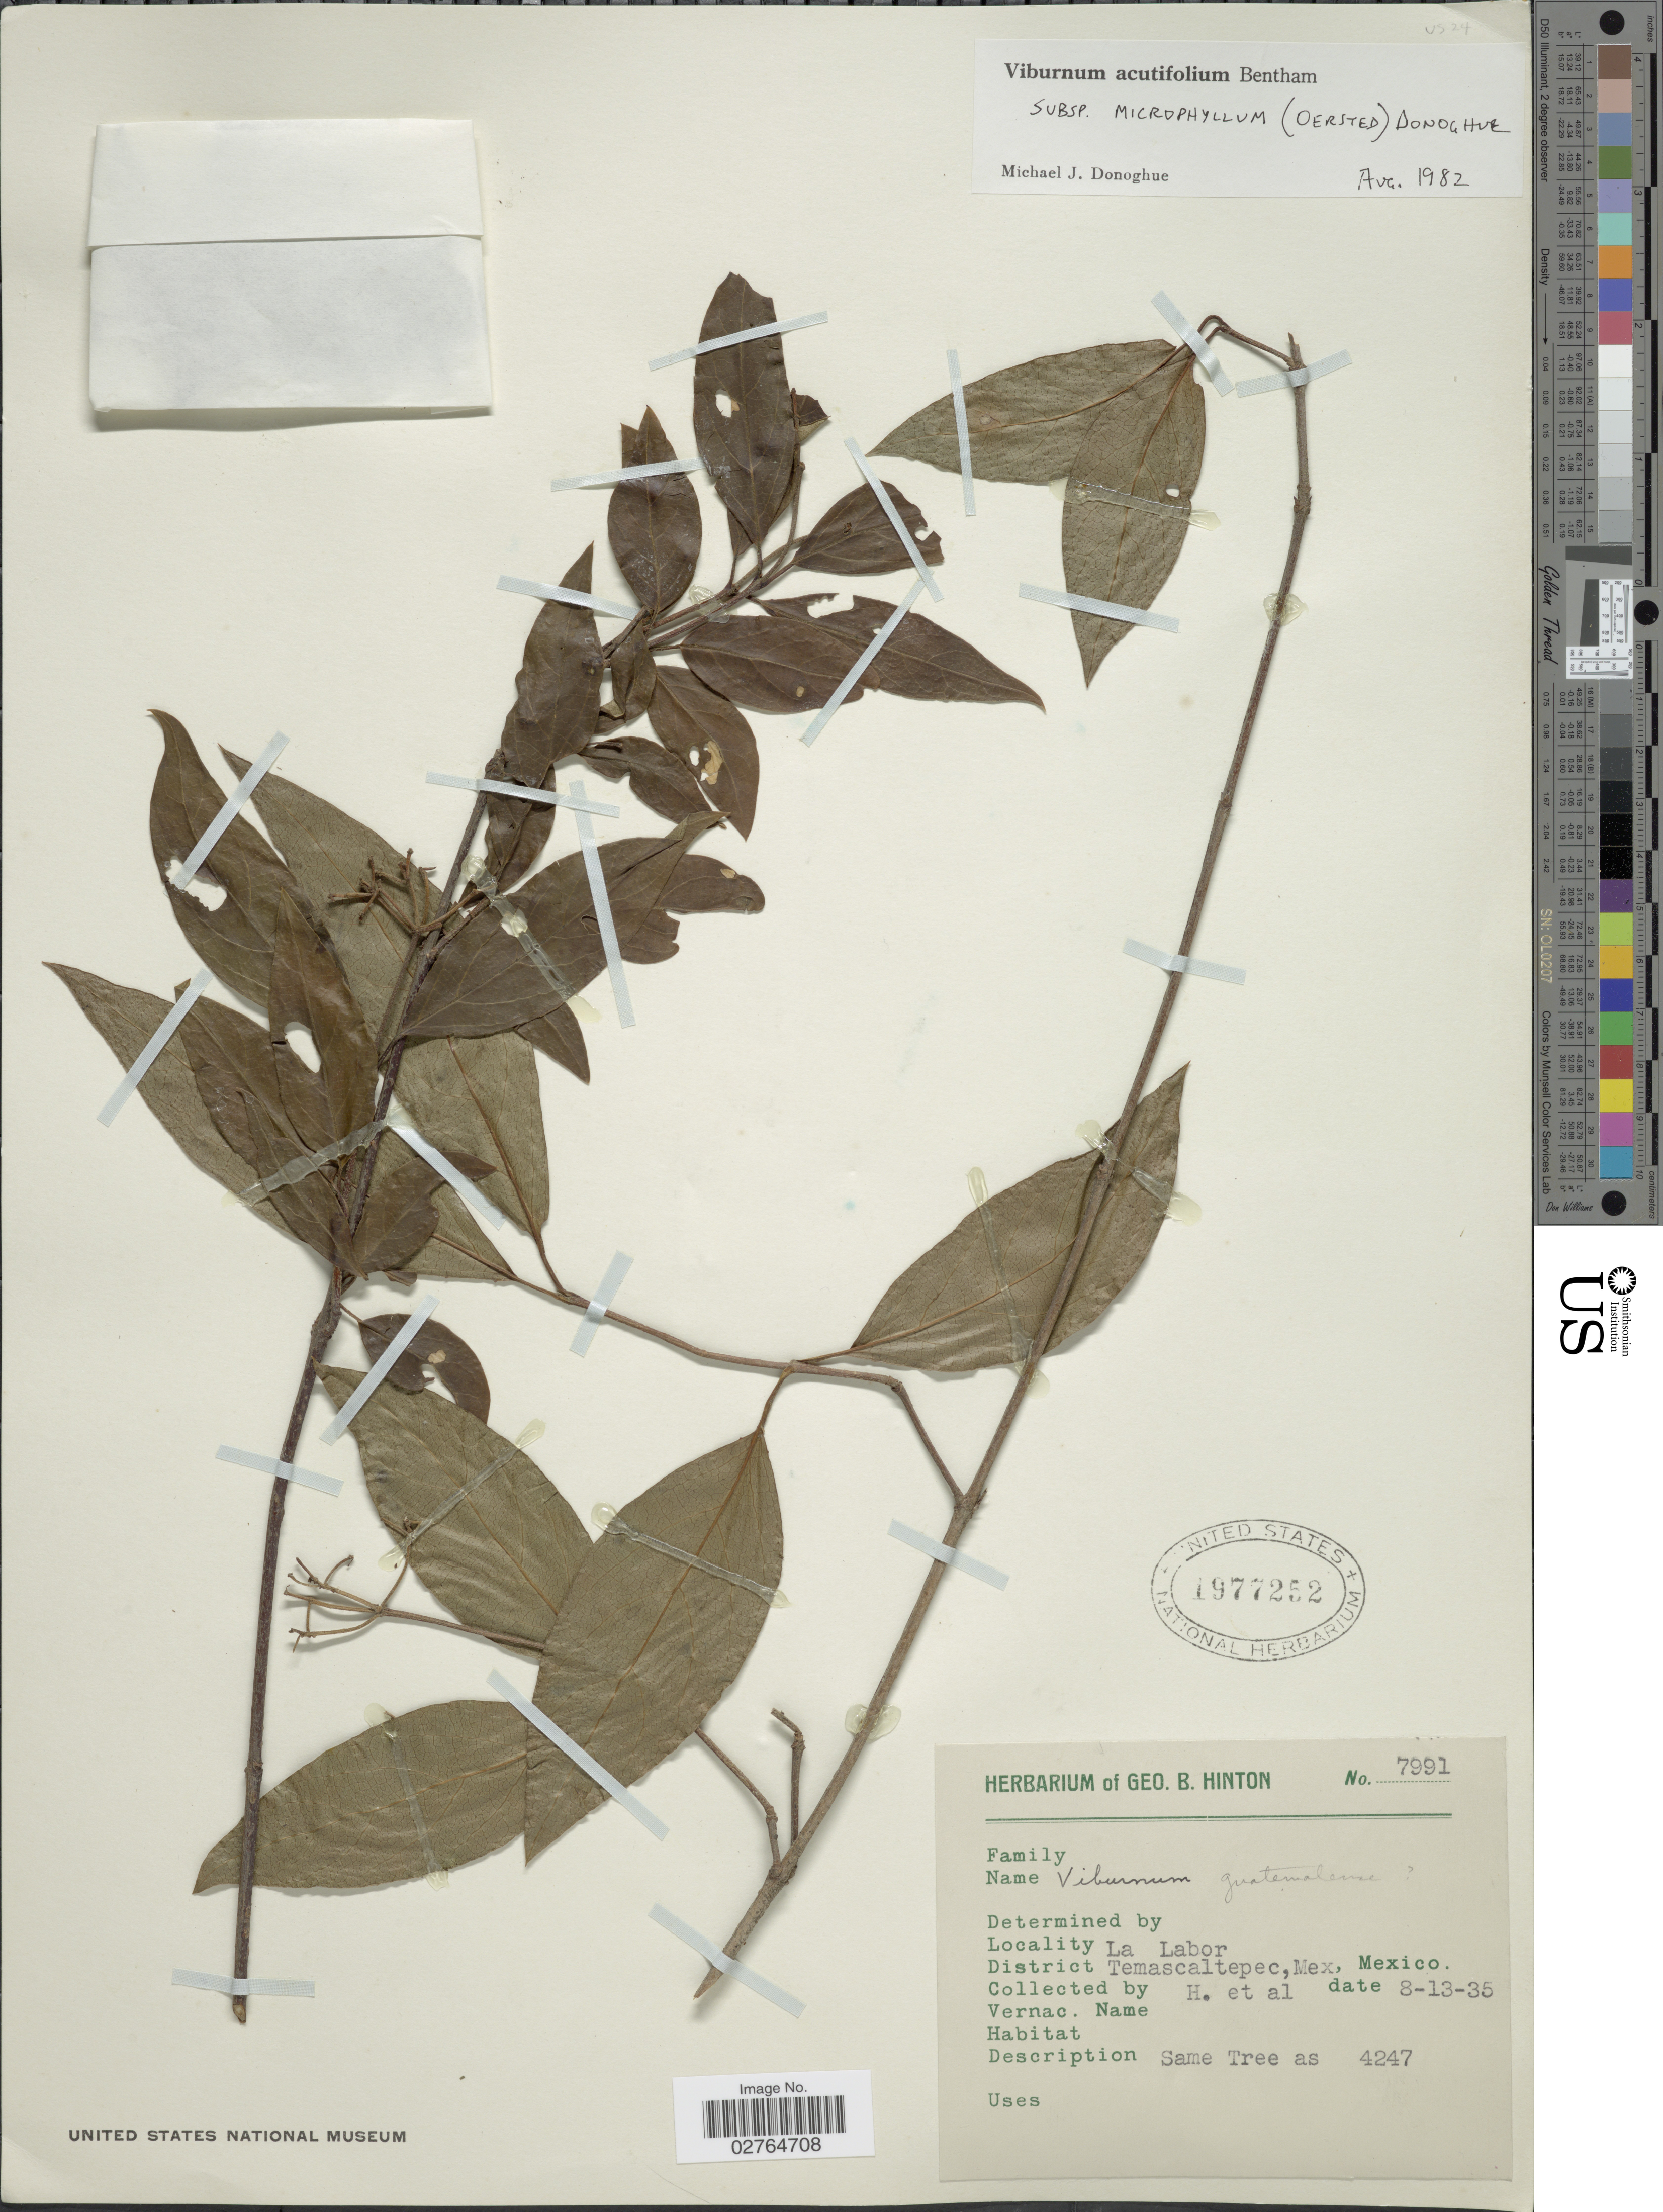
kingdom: Plantae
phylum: Tracheophyta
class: Magnoliopsida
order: Dipsacales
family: Viburnaceae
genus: Viburnum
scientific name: Viburnum acutifolium var. microphyllum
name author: (Oerst.) Villarreal & A.E. Estrada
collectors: G. B. Hinton & et al.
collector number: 7991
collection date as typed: Transcribed d/m/y: 13/8/35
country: Mexico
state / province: México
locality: La Labor. District Temascaltepec.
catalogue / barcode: US 1977252